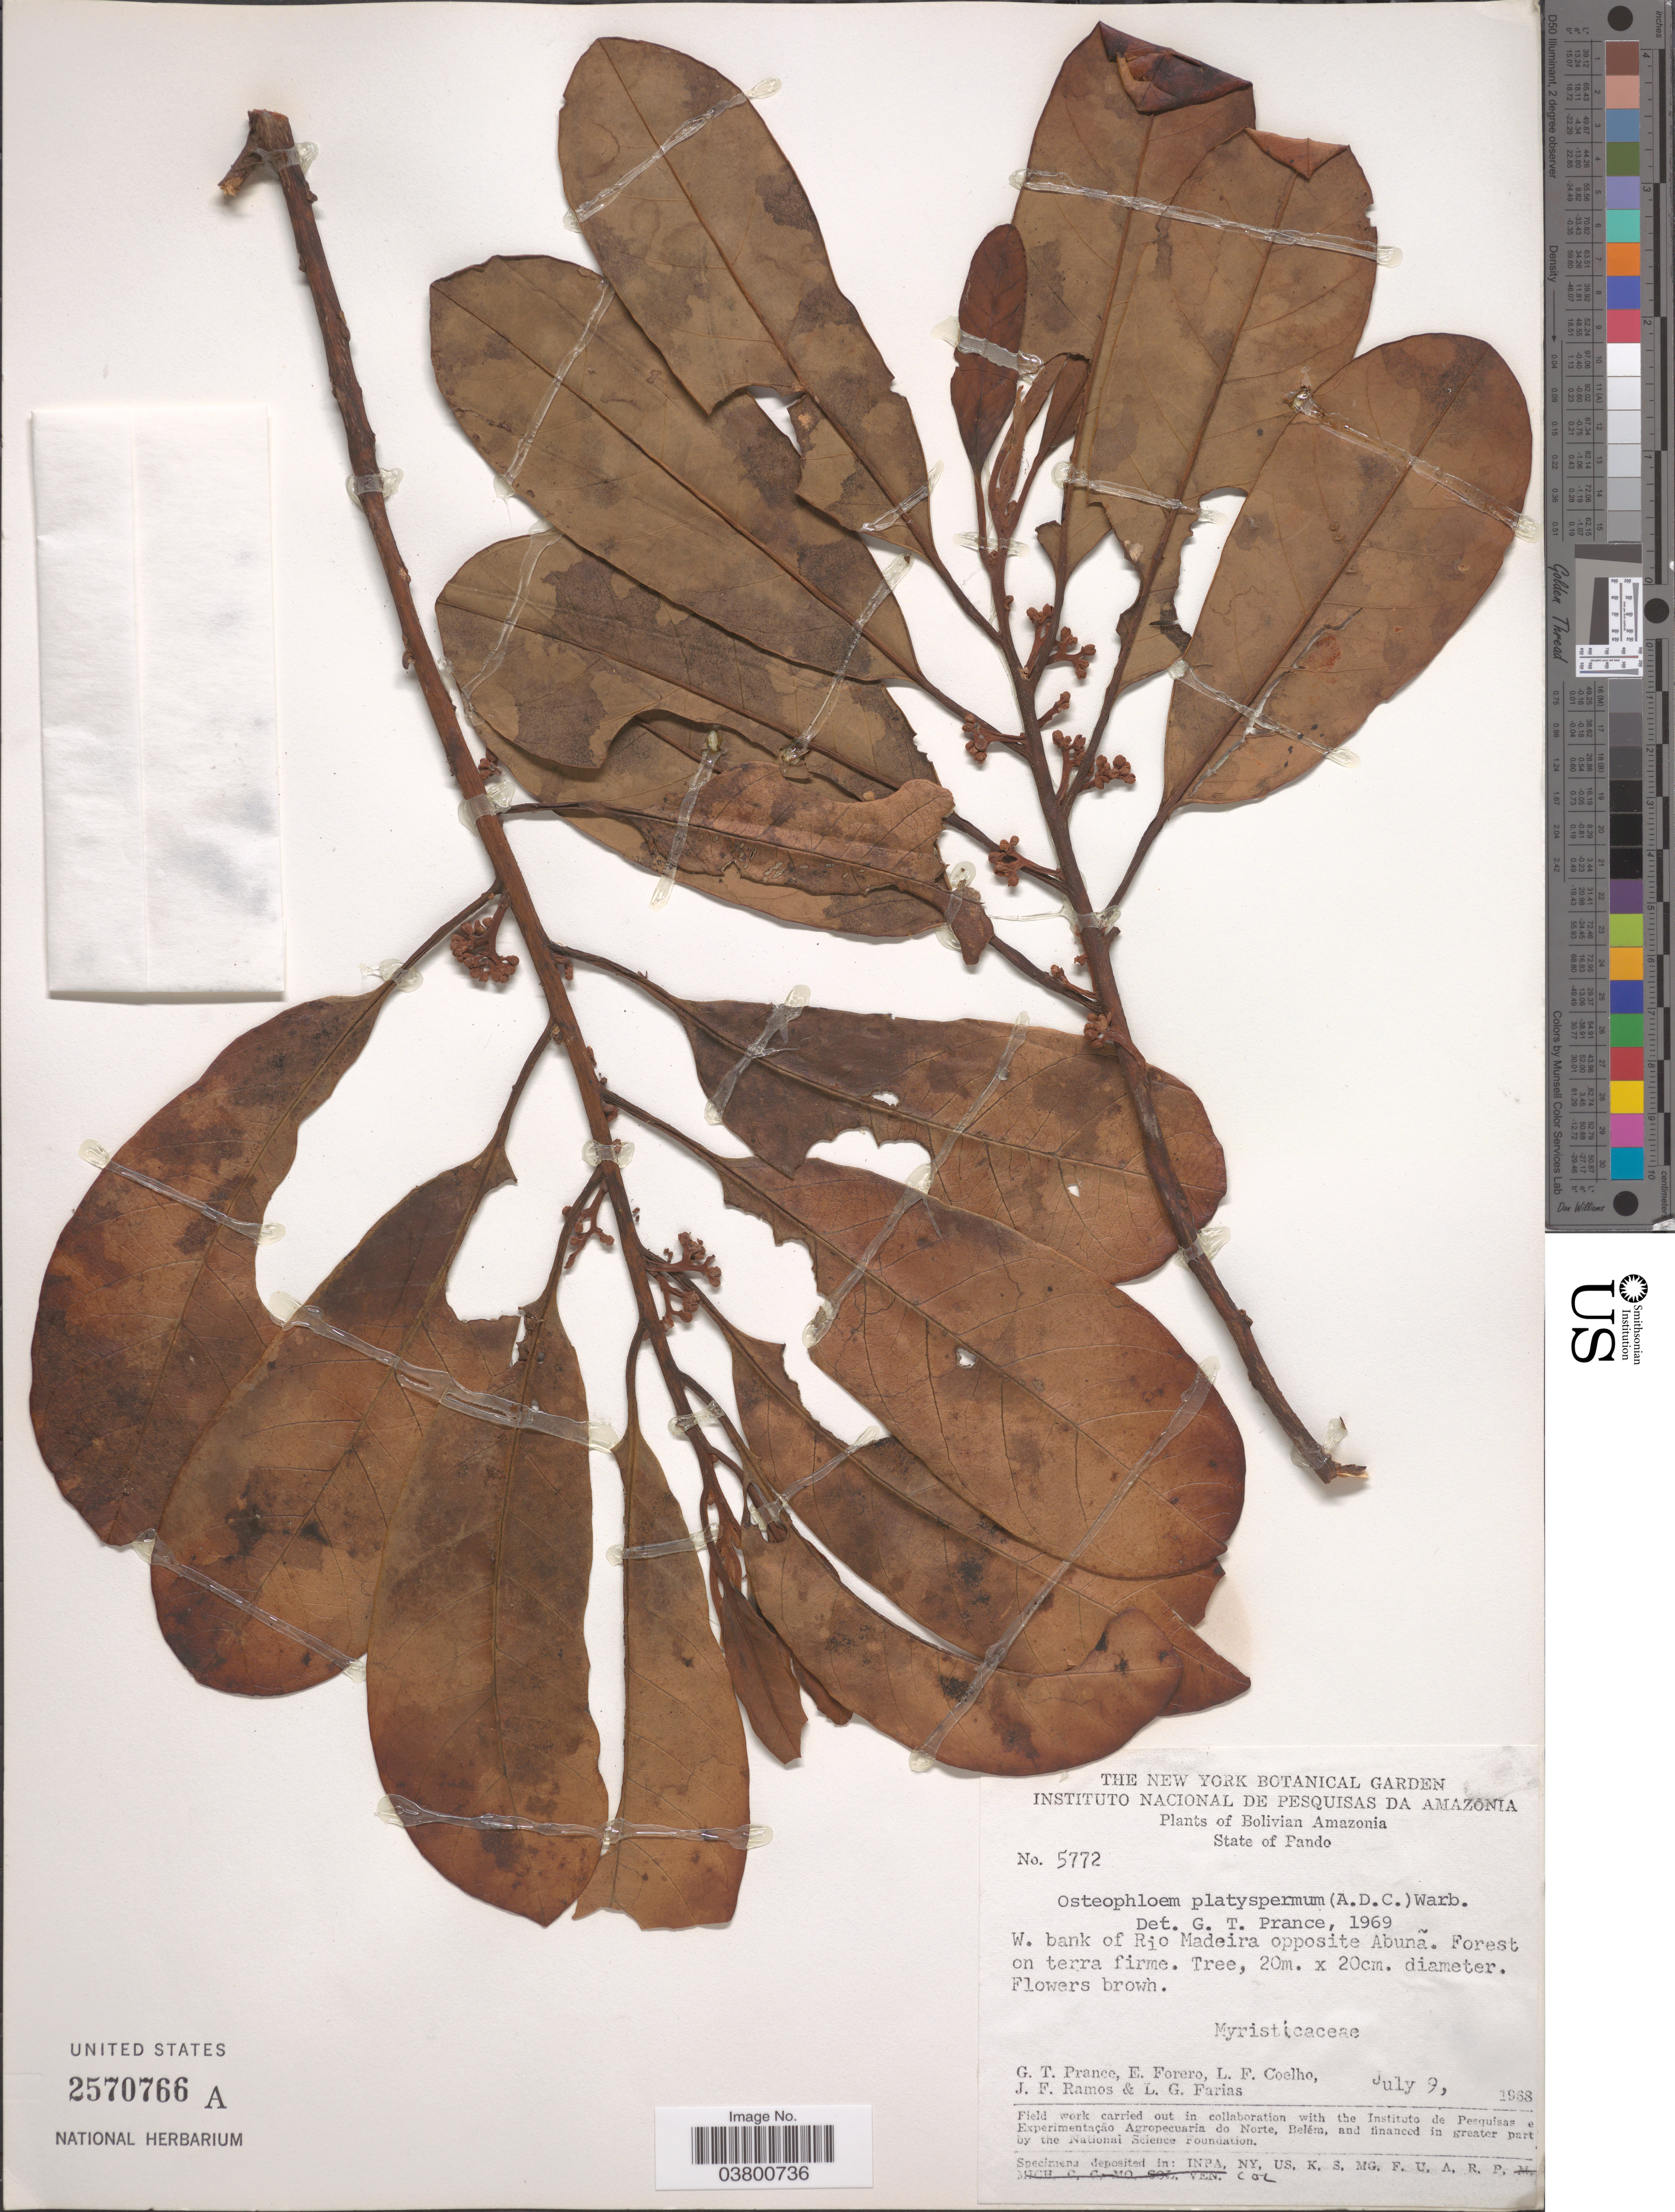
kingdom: Plantae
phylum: Tracheophyta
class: Magnoliopsida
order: Magnoliales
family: Myristicaceae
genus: Osteophloeum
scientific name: Osteophloeum platyspermum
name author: (A. DC.) Warb.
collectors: G. T. Prance, E. Forero, L. F. Coelho, J. F. Ramos & L. G. Farias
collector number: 5772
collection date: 1968-07-09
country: Bolivia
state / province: Pando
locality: Bolivian Amazonia. W. bank of Rio Madeira opposite Abuña.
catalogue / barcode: US 2570766A